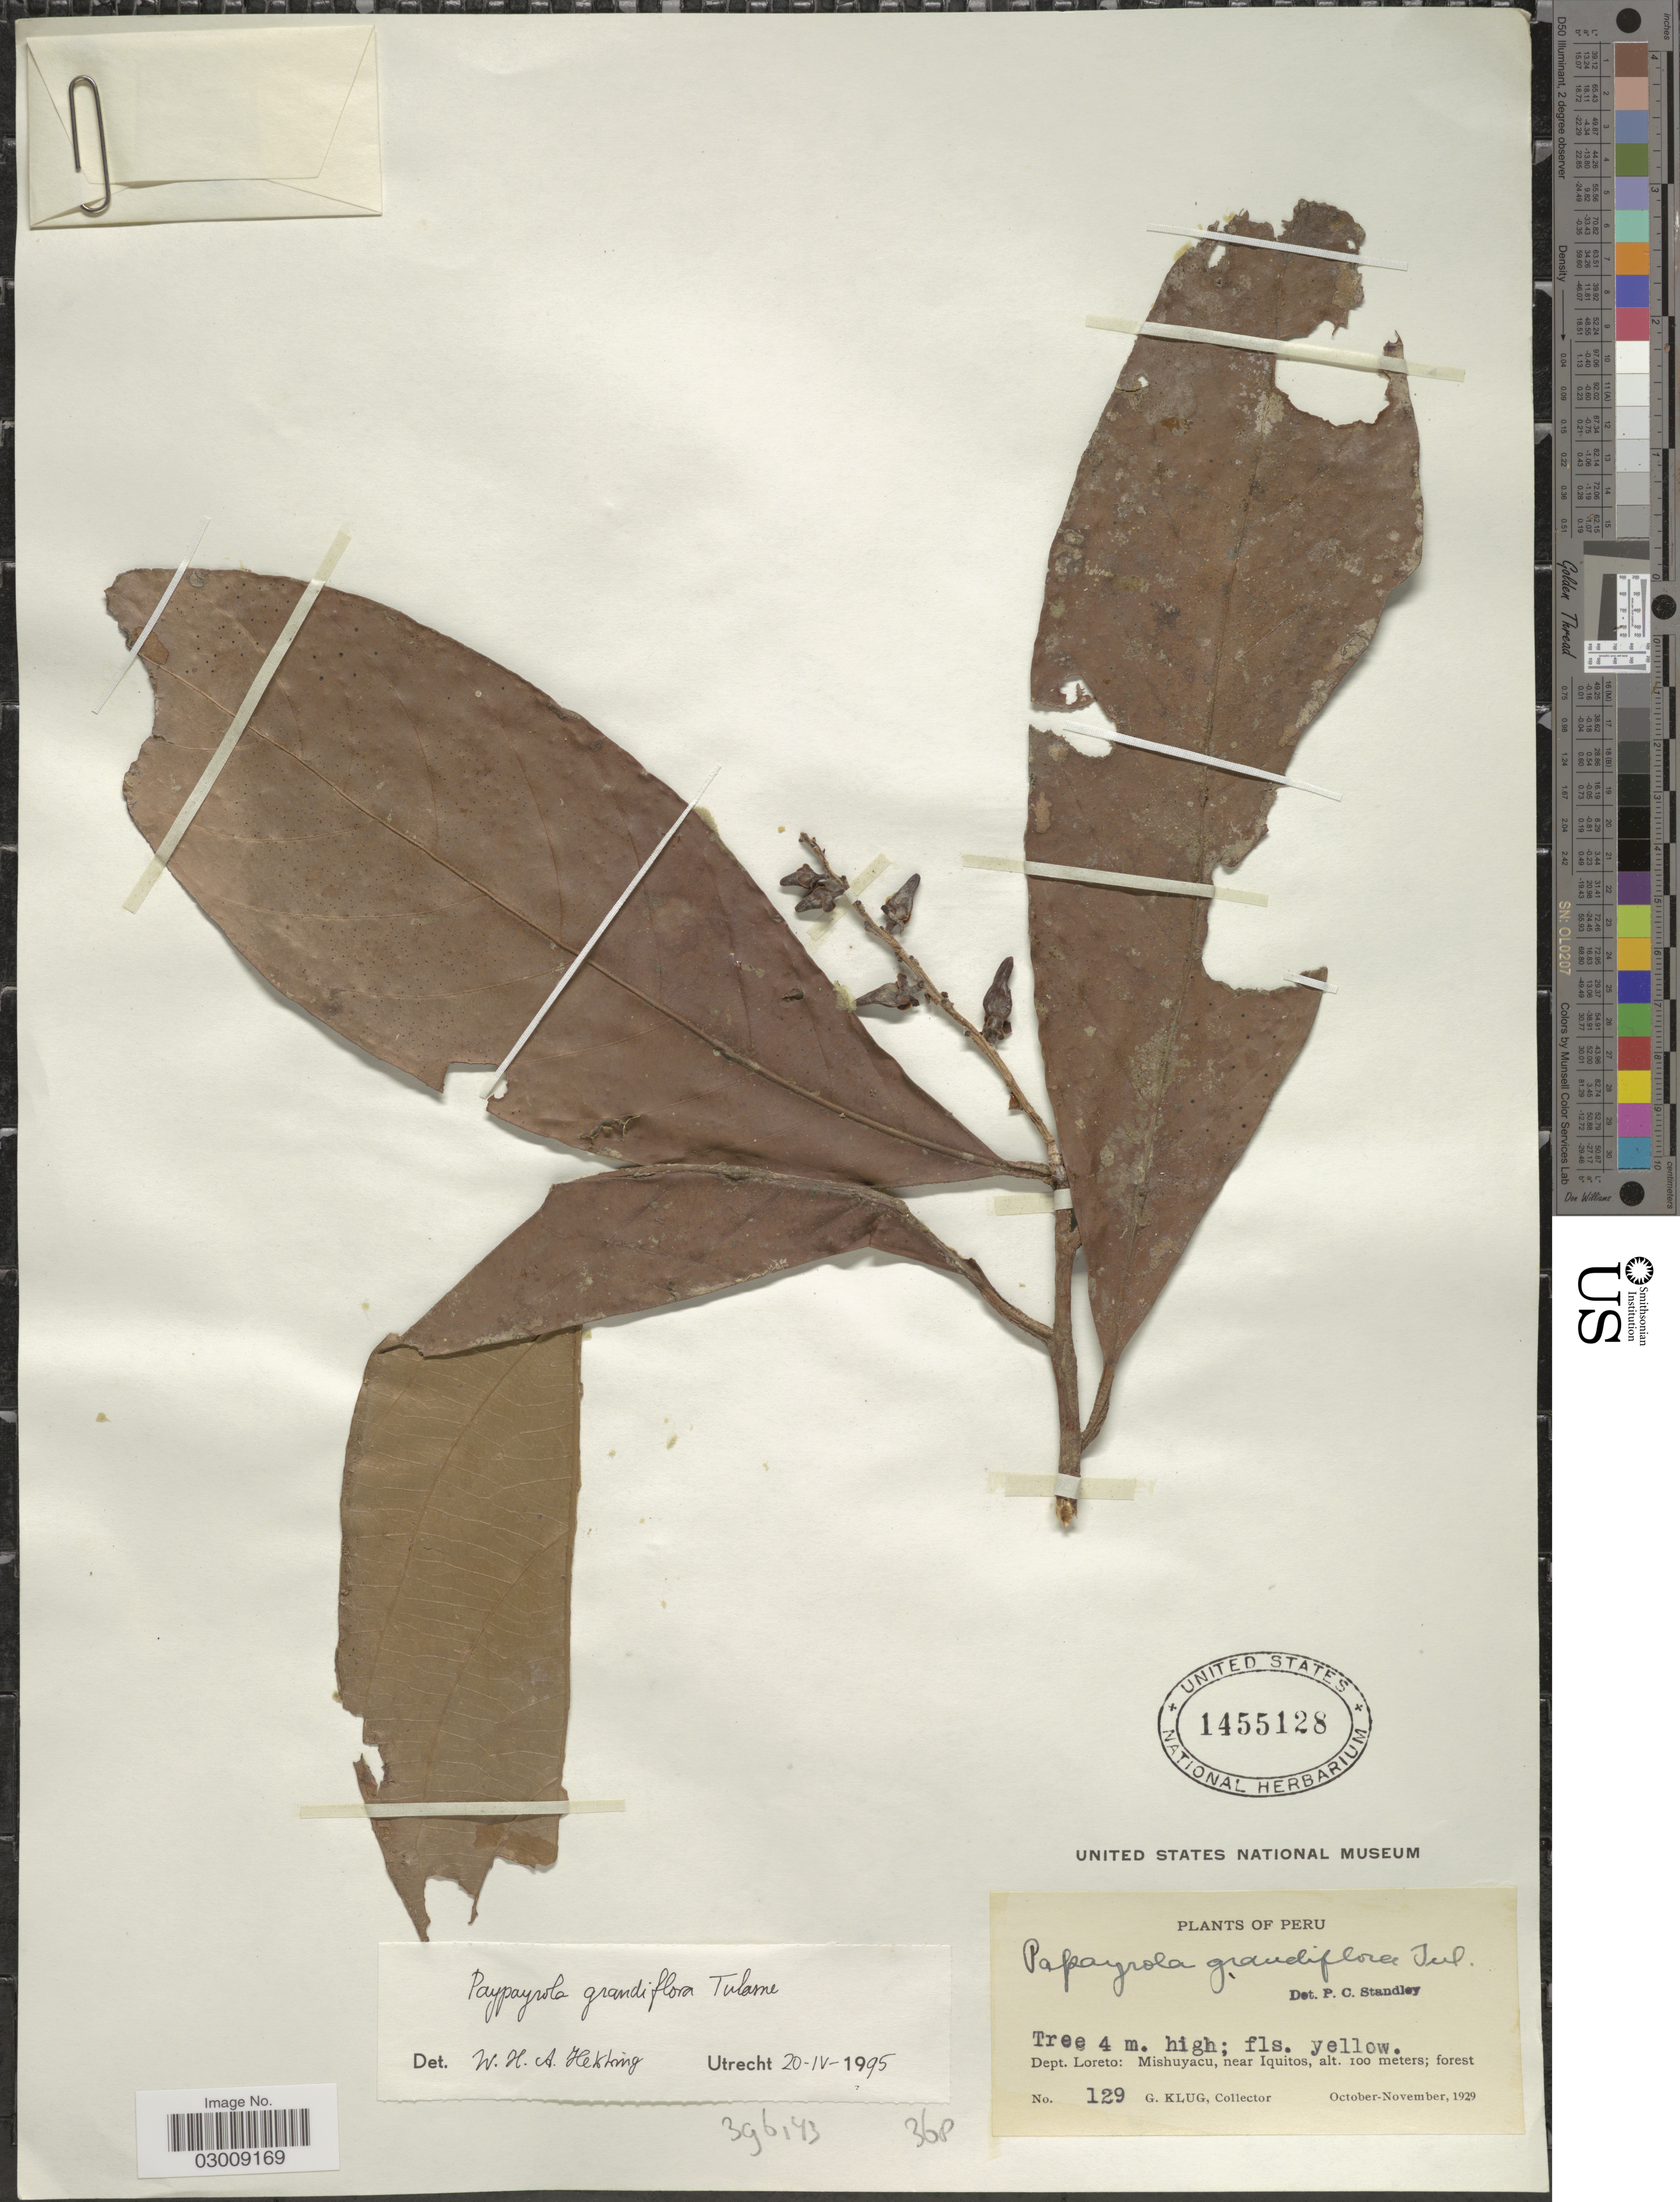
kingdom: Plantae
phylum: Tracheophyta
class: Magnoliopsida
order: Malpighiales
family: Violaceae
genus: Paypayrola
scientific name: Paypayrola grandiflora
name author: Tul.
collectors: G. Klug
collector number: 129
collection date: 1929-10/1929-11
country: Peru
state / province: Loreto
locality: Dept. Loreto: Mishuyacu, near Iquitos.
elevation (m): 100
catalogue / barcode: US 1455128